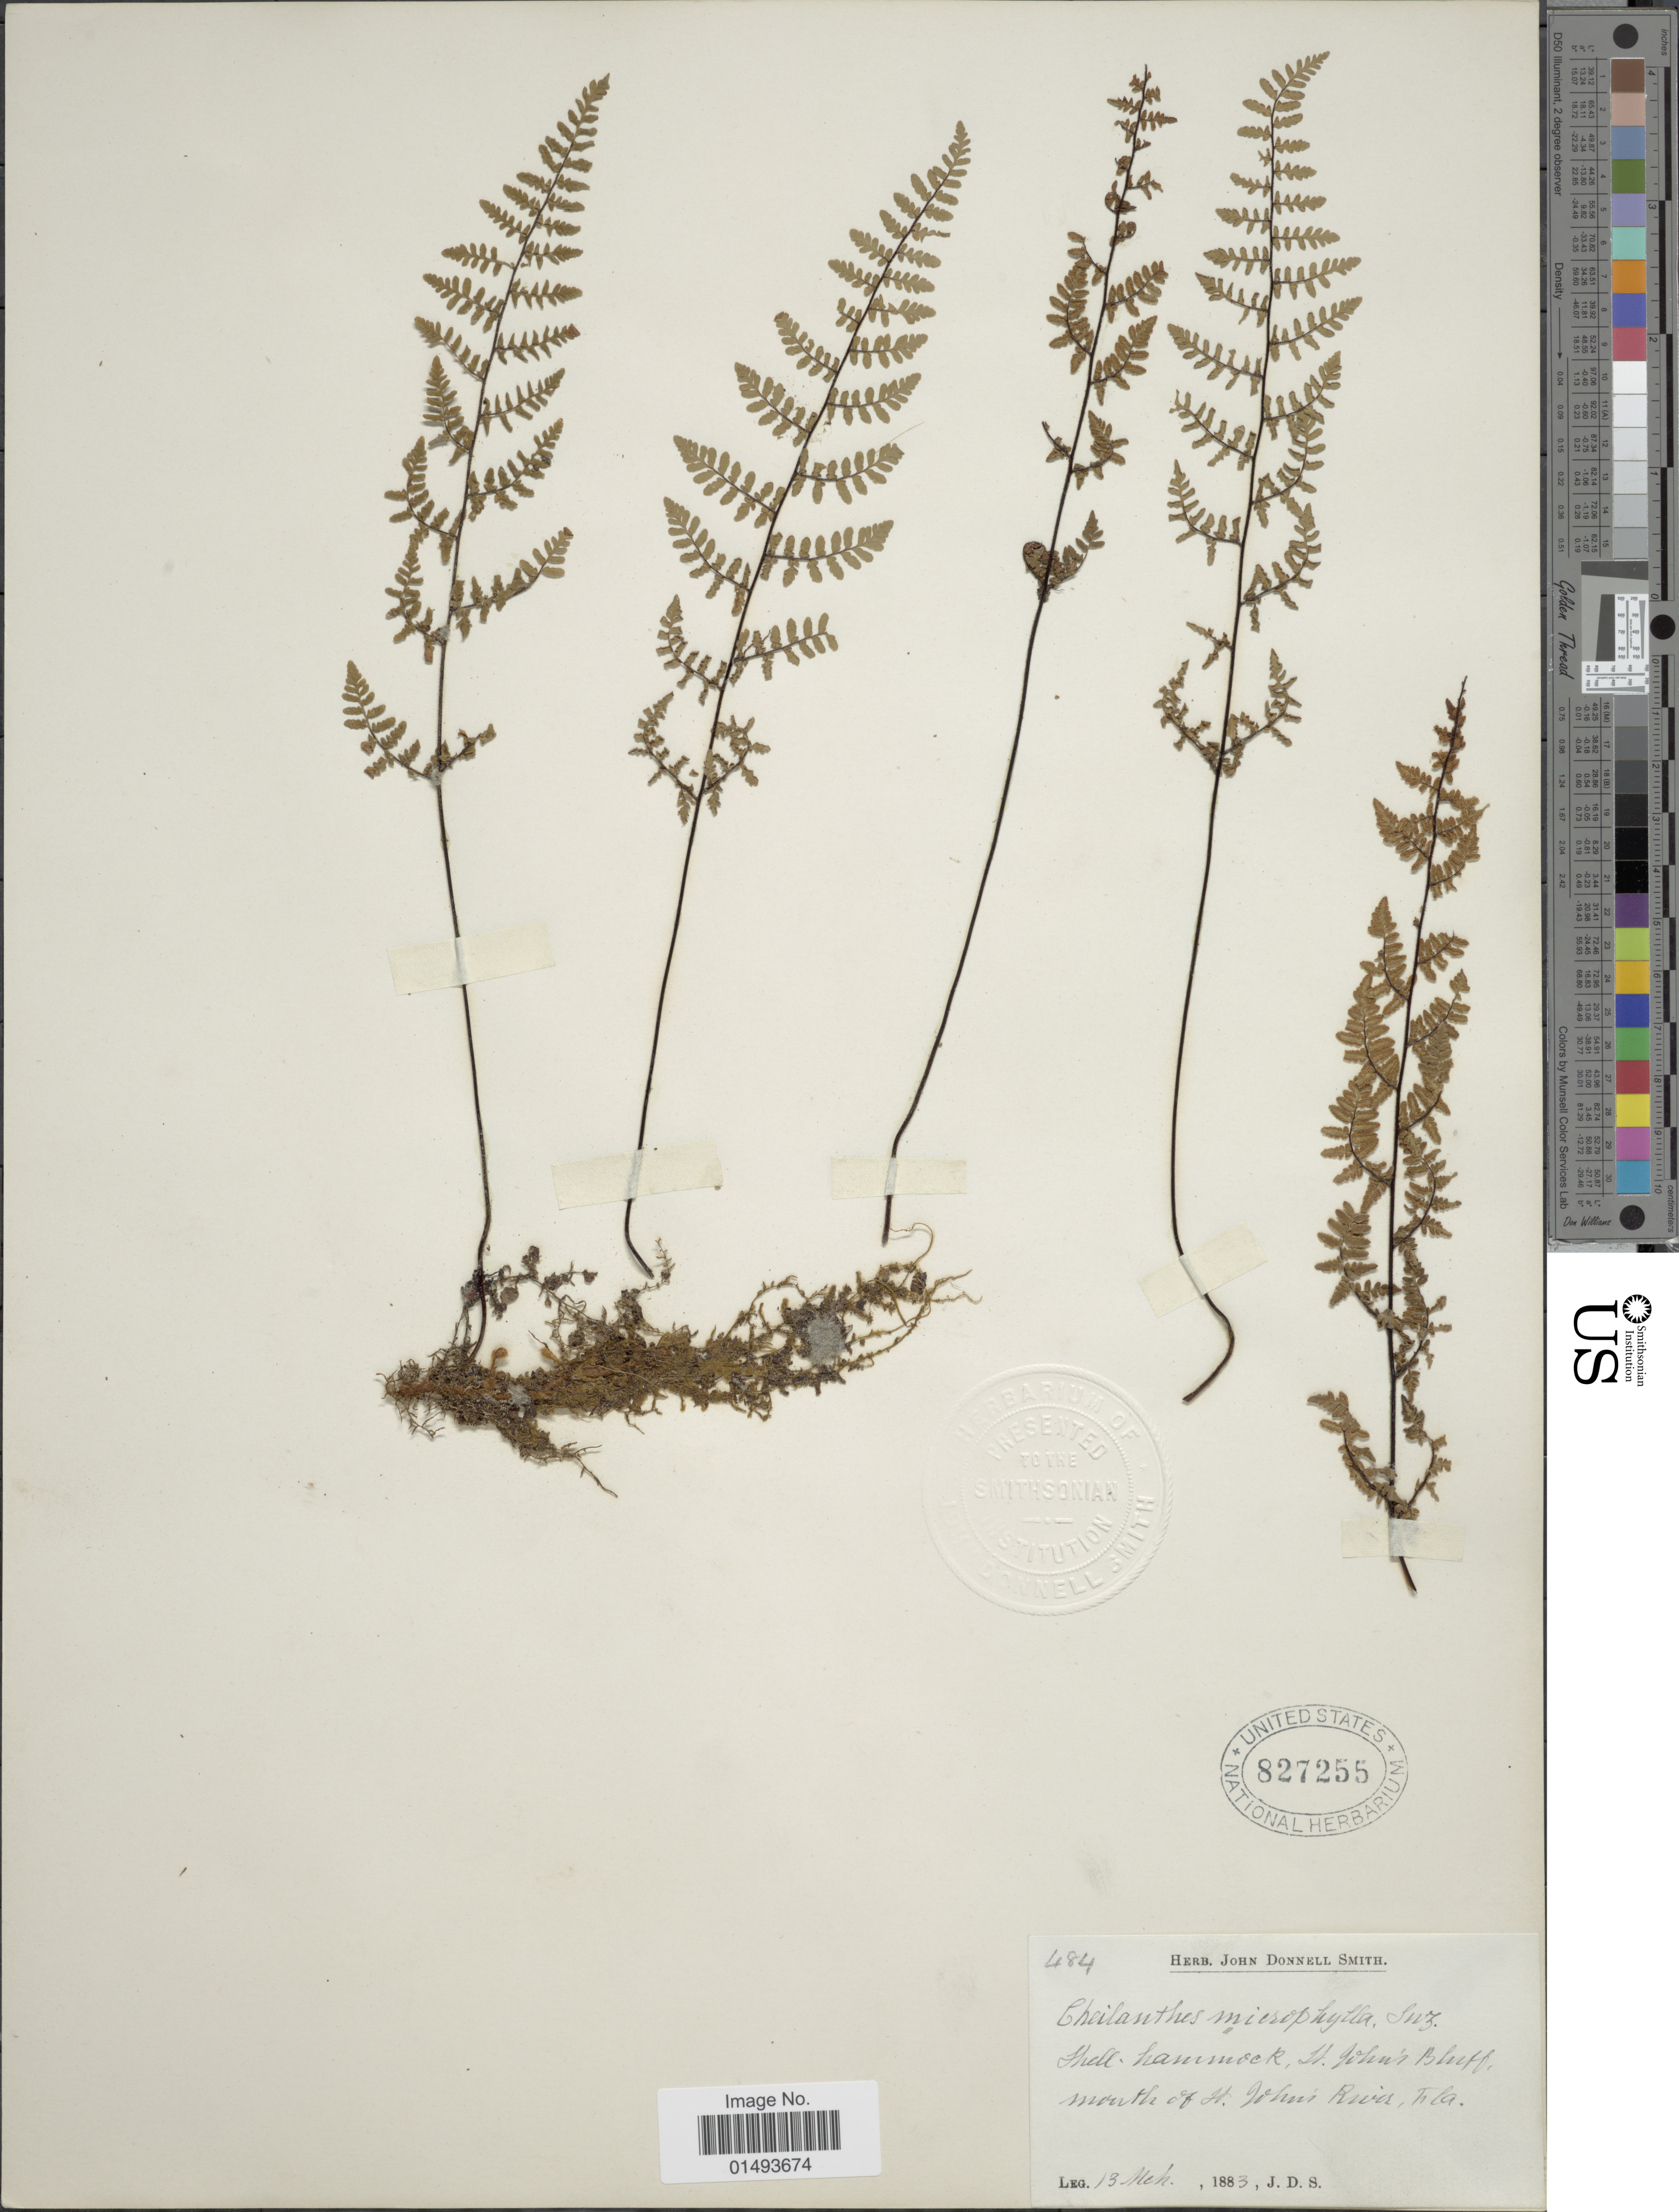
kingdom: Plantae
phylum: Tracheophyta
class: Polypodiopsida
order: Polypodiales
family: Pteridaceae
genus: Myriopteris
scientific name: Myriopteris microphylla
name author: (Sw.) Grusz & Windham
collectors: J. Donnell Smith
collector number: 484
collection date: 1883-03-13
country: United States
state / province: Florida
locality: Shell hammock, St. John's Bluff, mouth of St. John's River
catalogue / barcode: US 827255